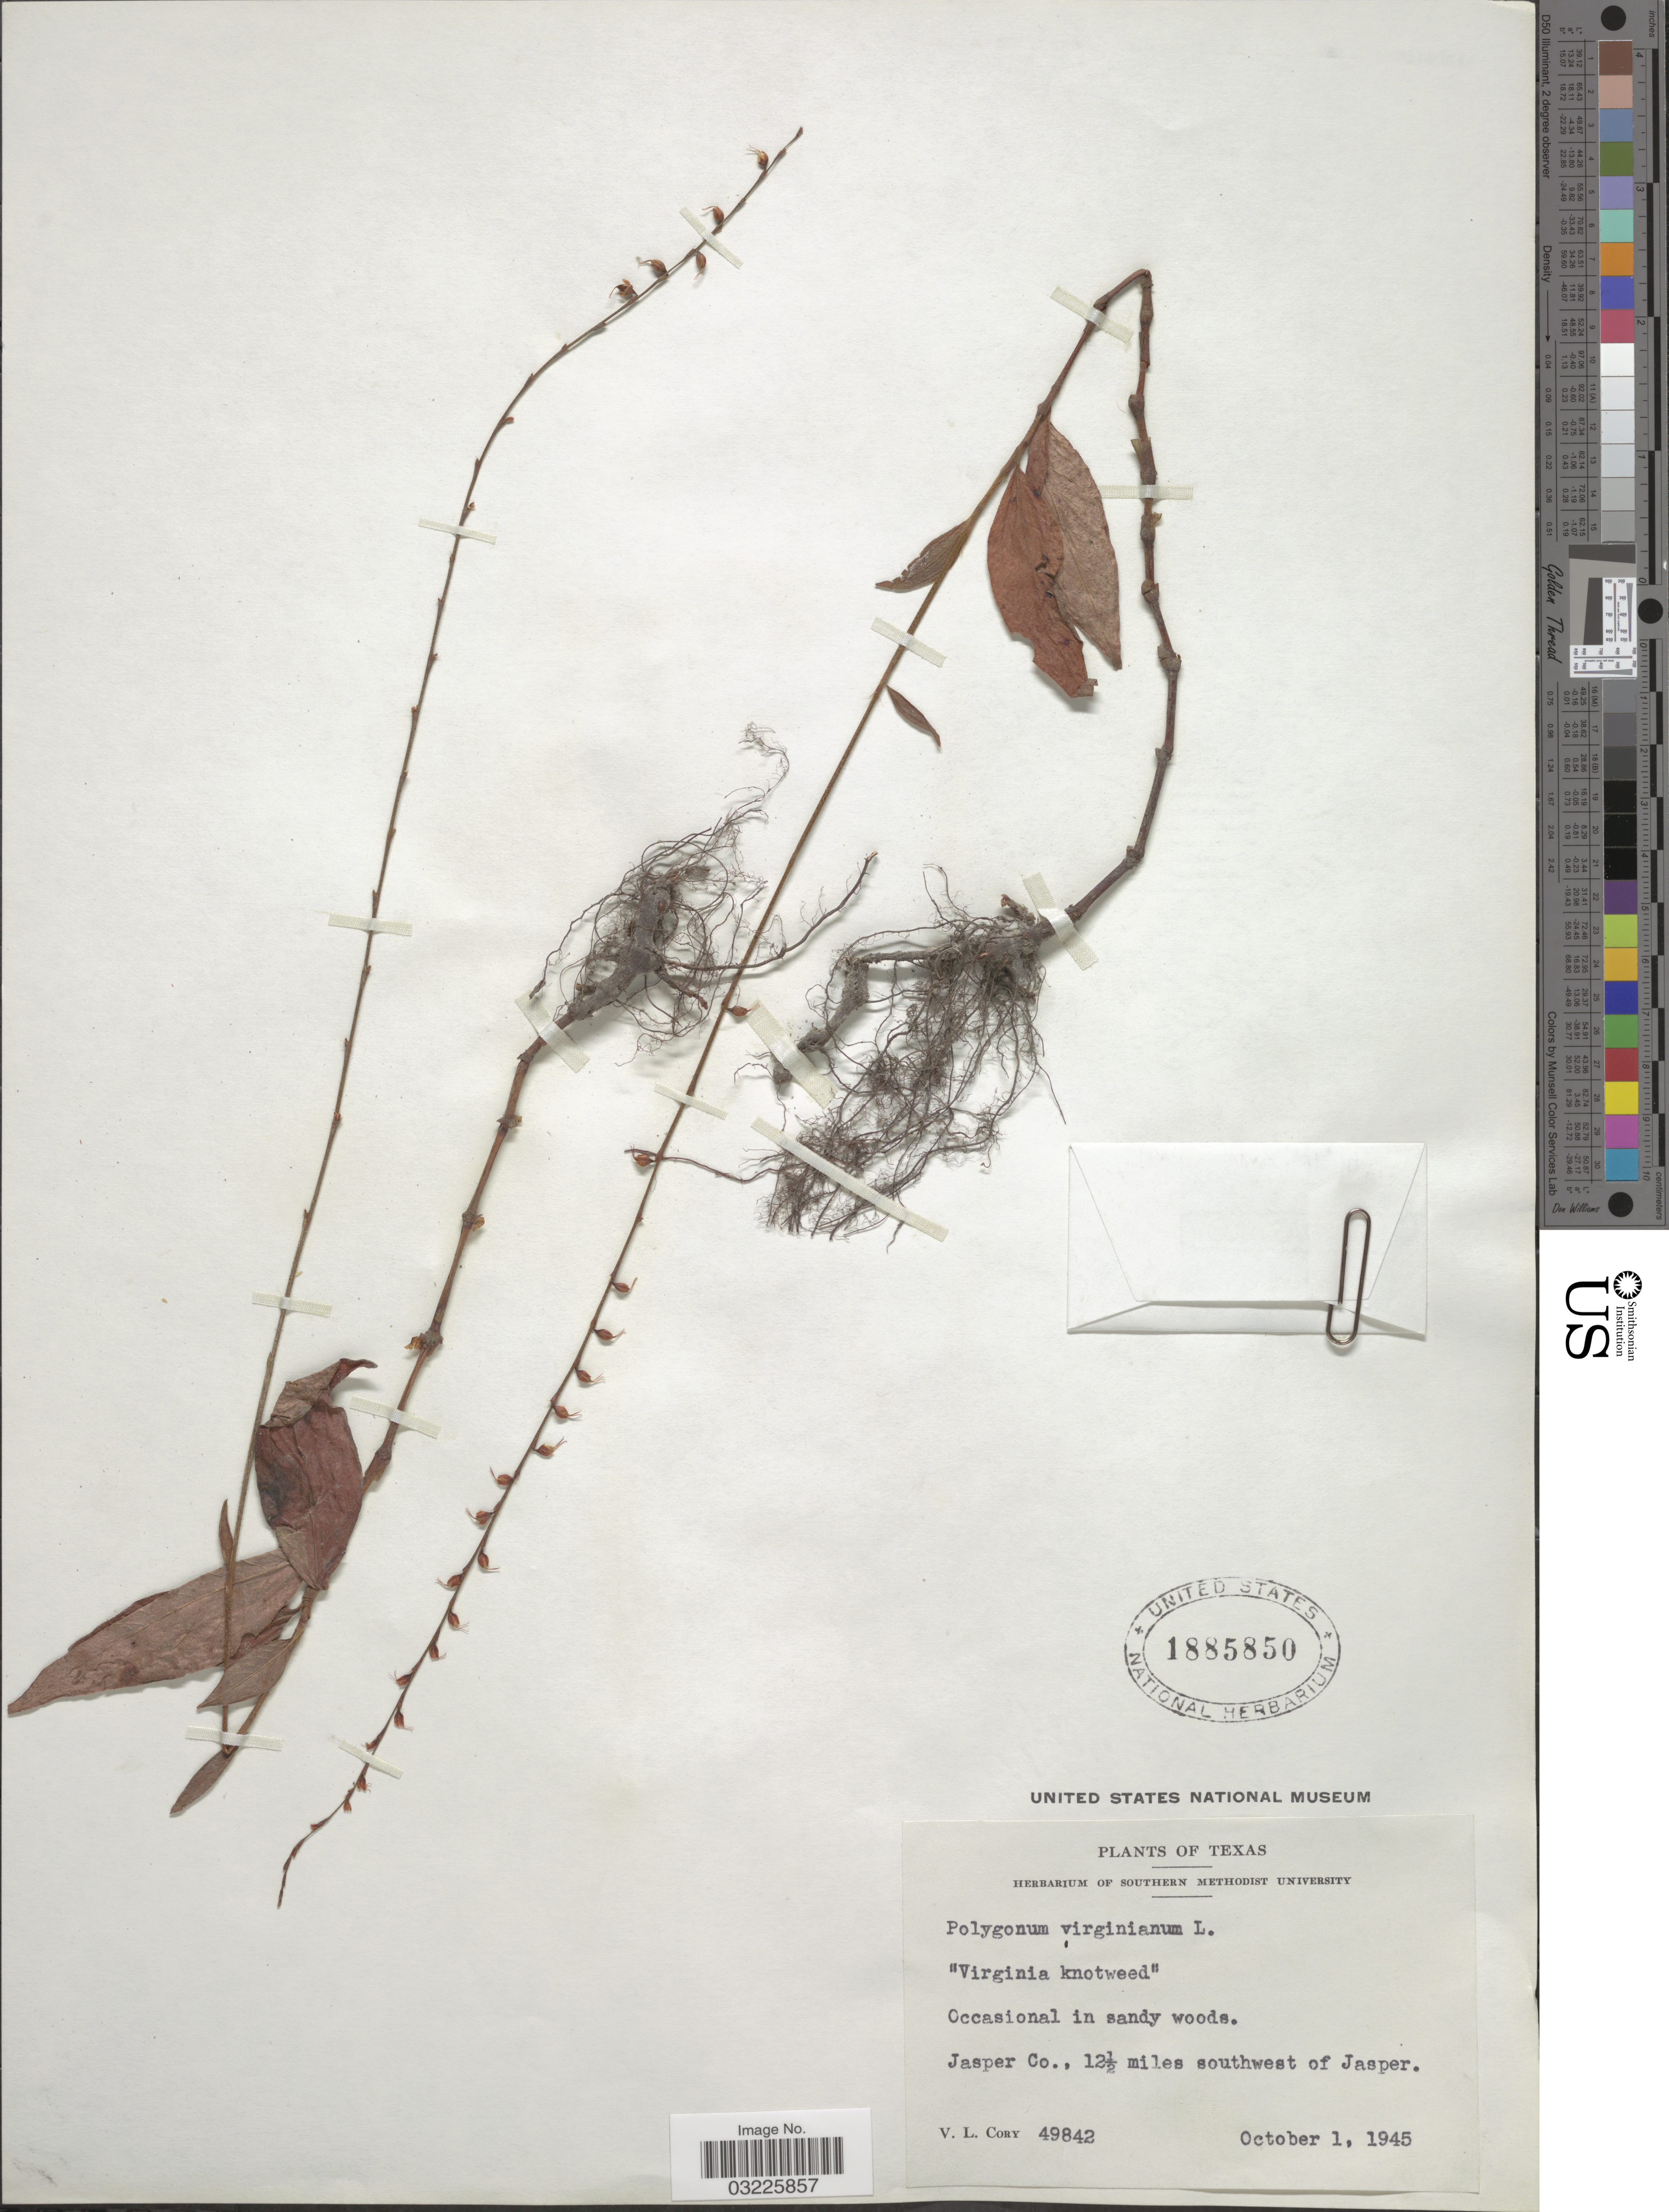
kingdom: Plantae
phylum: Tracheophyta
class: Magnoliopsida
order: Caryophyllales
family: Polygonaceae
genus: Persicaria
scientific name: Persicaria virginiana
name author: (L.) Gaertn.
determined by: Atha, D. E.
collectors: V. Cory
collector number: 49842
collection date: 1945-10-01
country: United States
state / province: Texas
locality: Jasper Co., 12½ miles southwest of Jasper.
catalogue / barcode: US 1885850